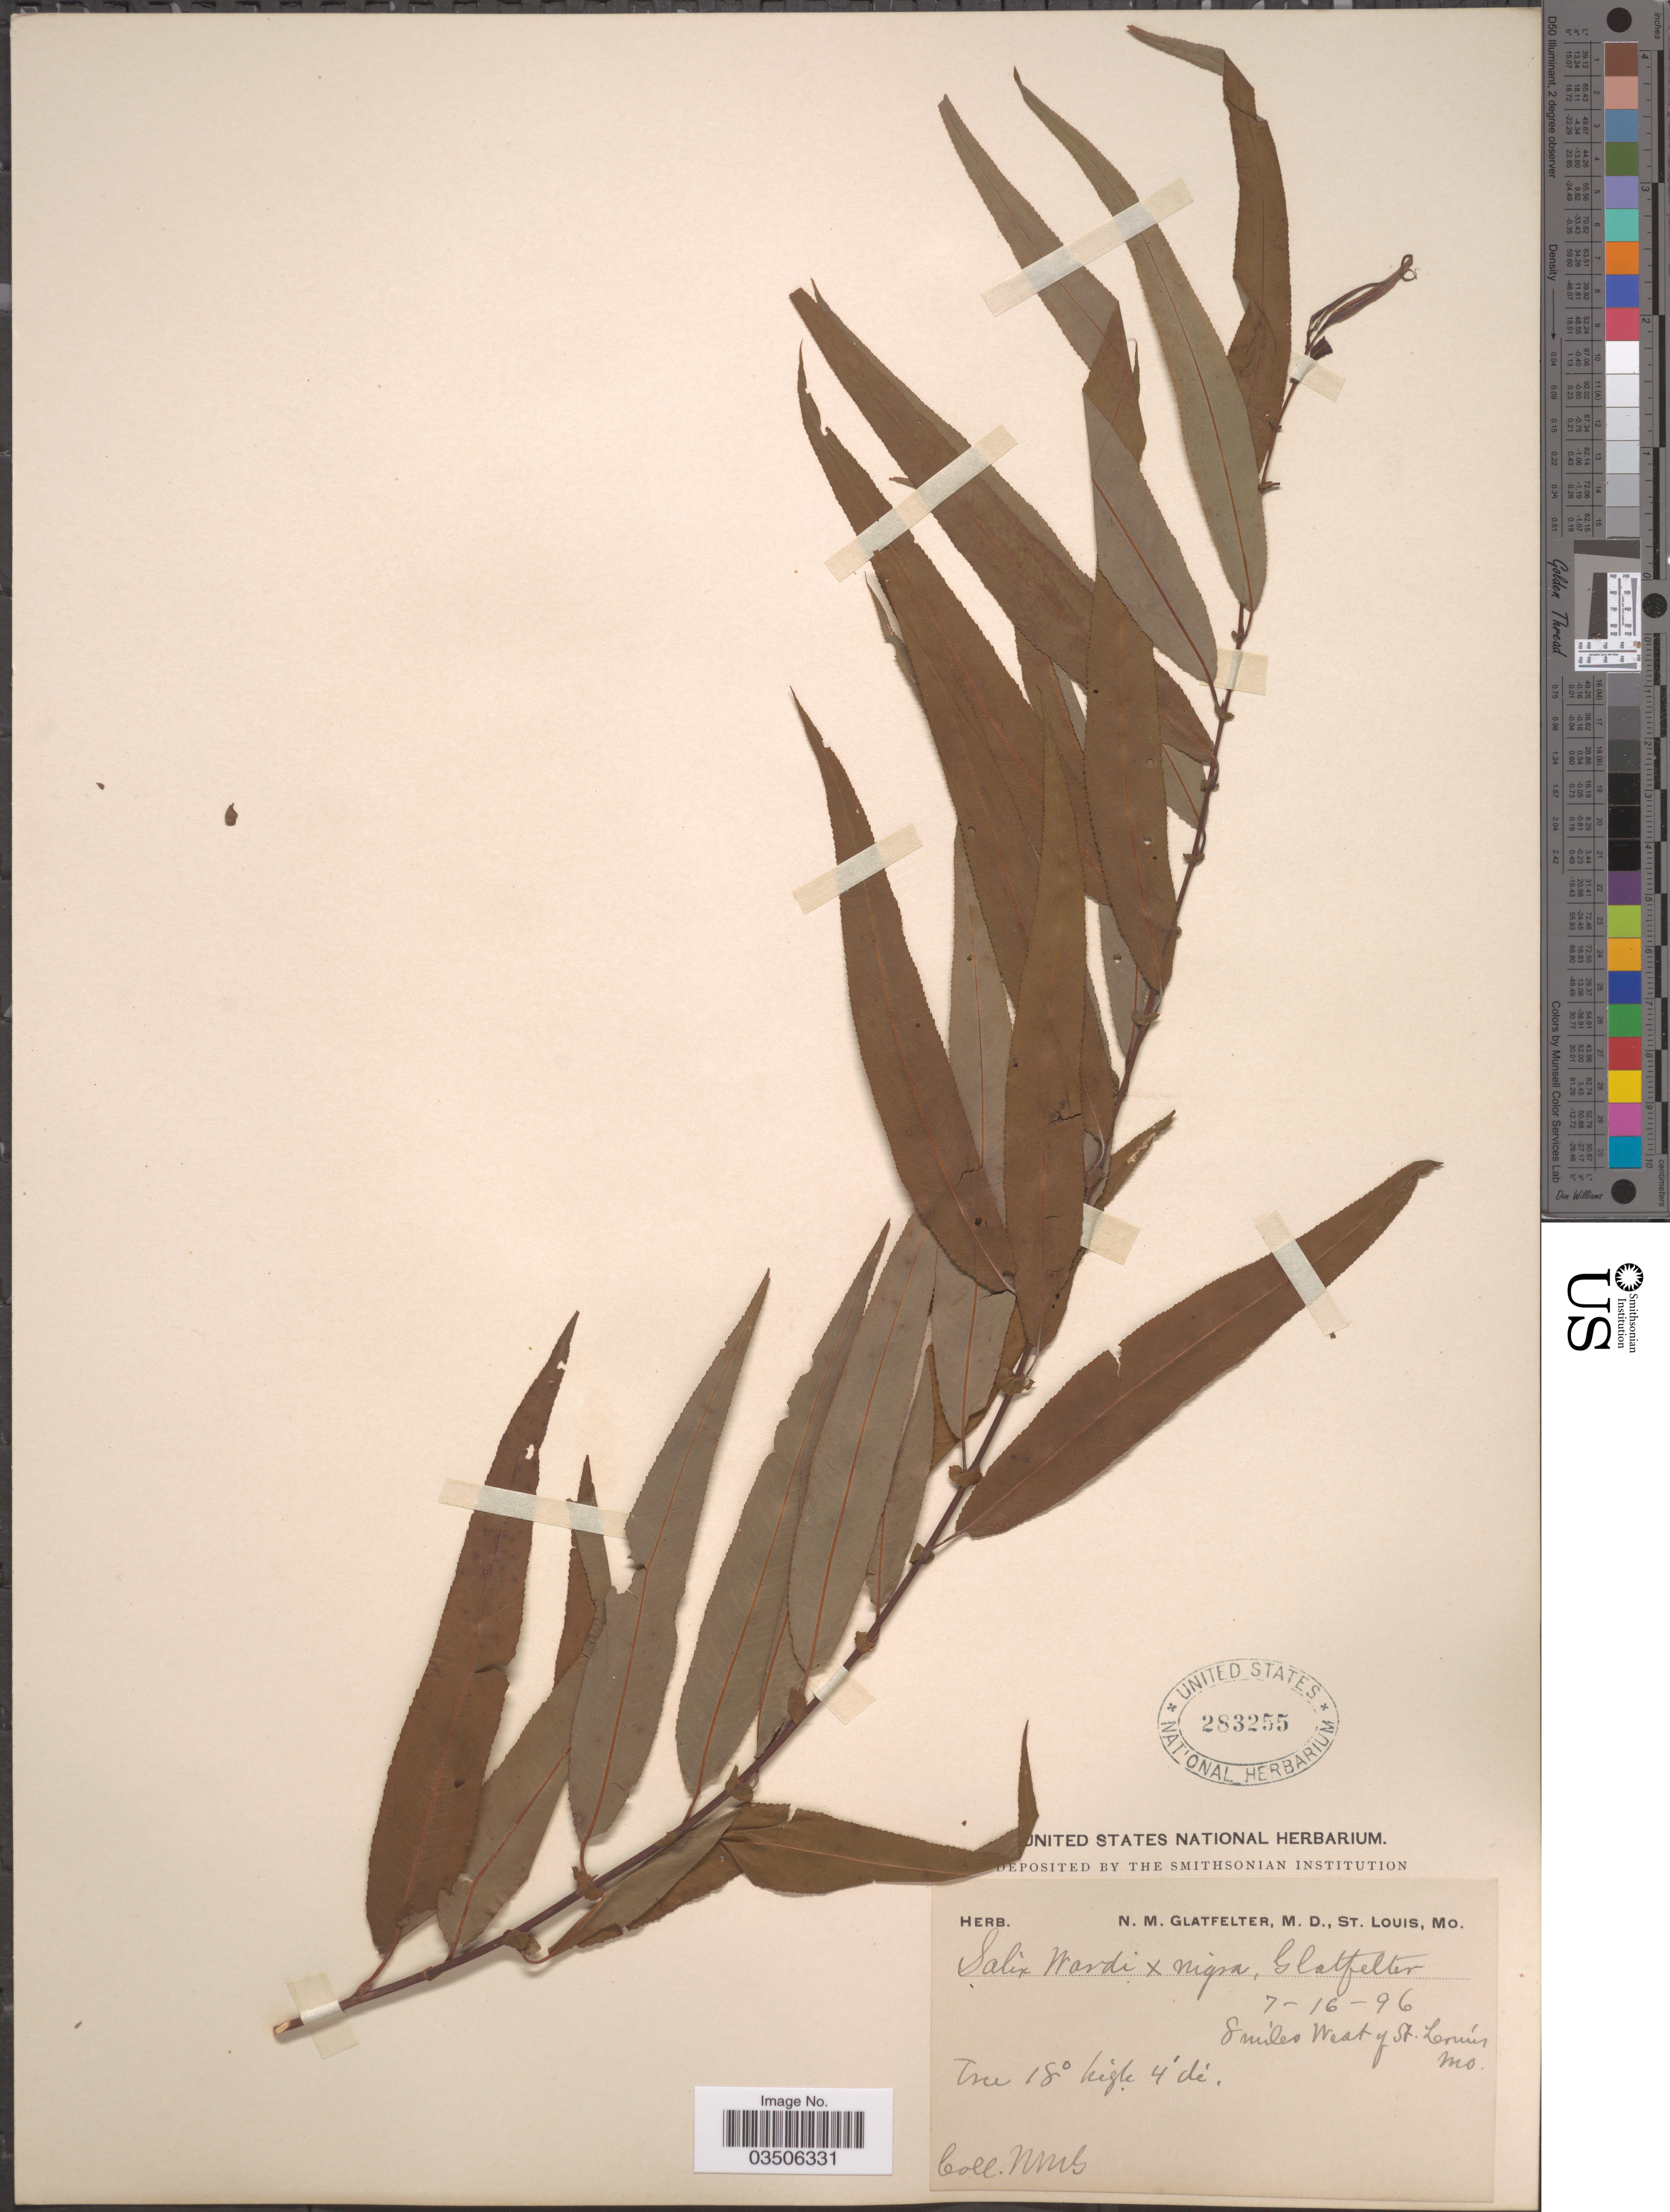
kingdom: Plantae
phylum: Tracheophyta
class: Magnoliopsida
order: Malpighiales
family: Salicaceae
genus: Salix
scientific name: Salix wardii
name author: Bebb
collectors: N. M. Glatfelter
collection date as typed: Transcribed d/m/y: 16/7/96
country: United States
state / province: Missouri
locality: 8 miles West of St. Louis.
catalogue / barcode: US 283255